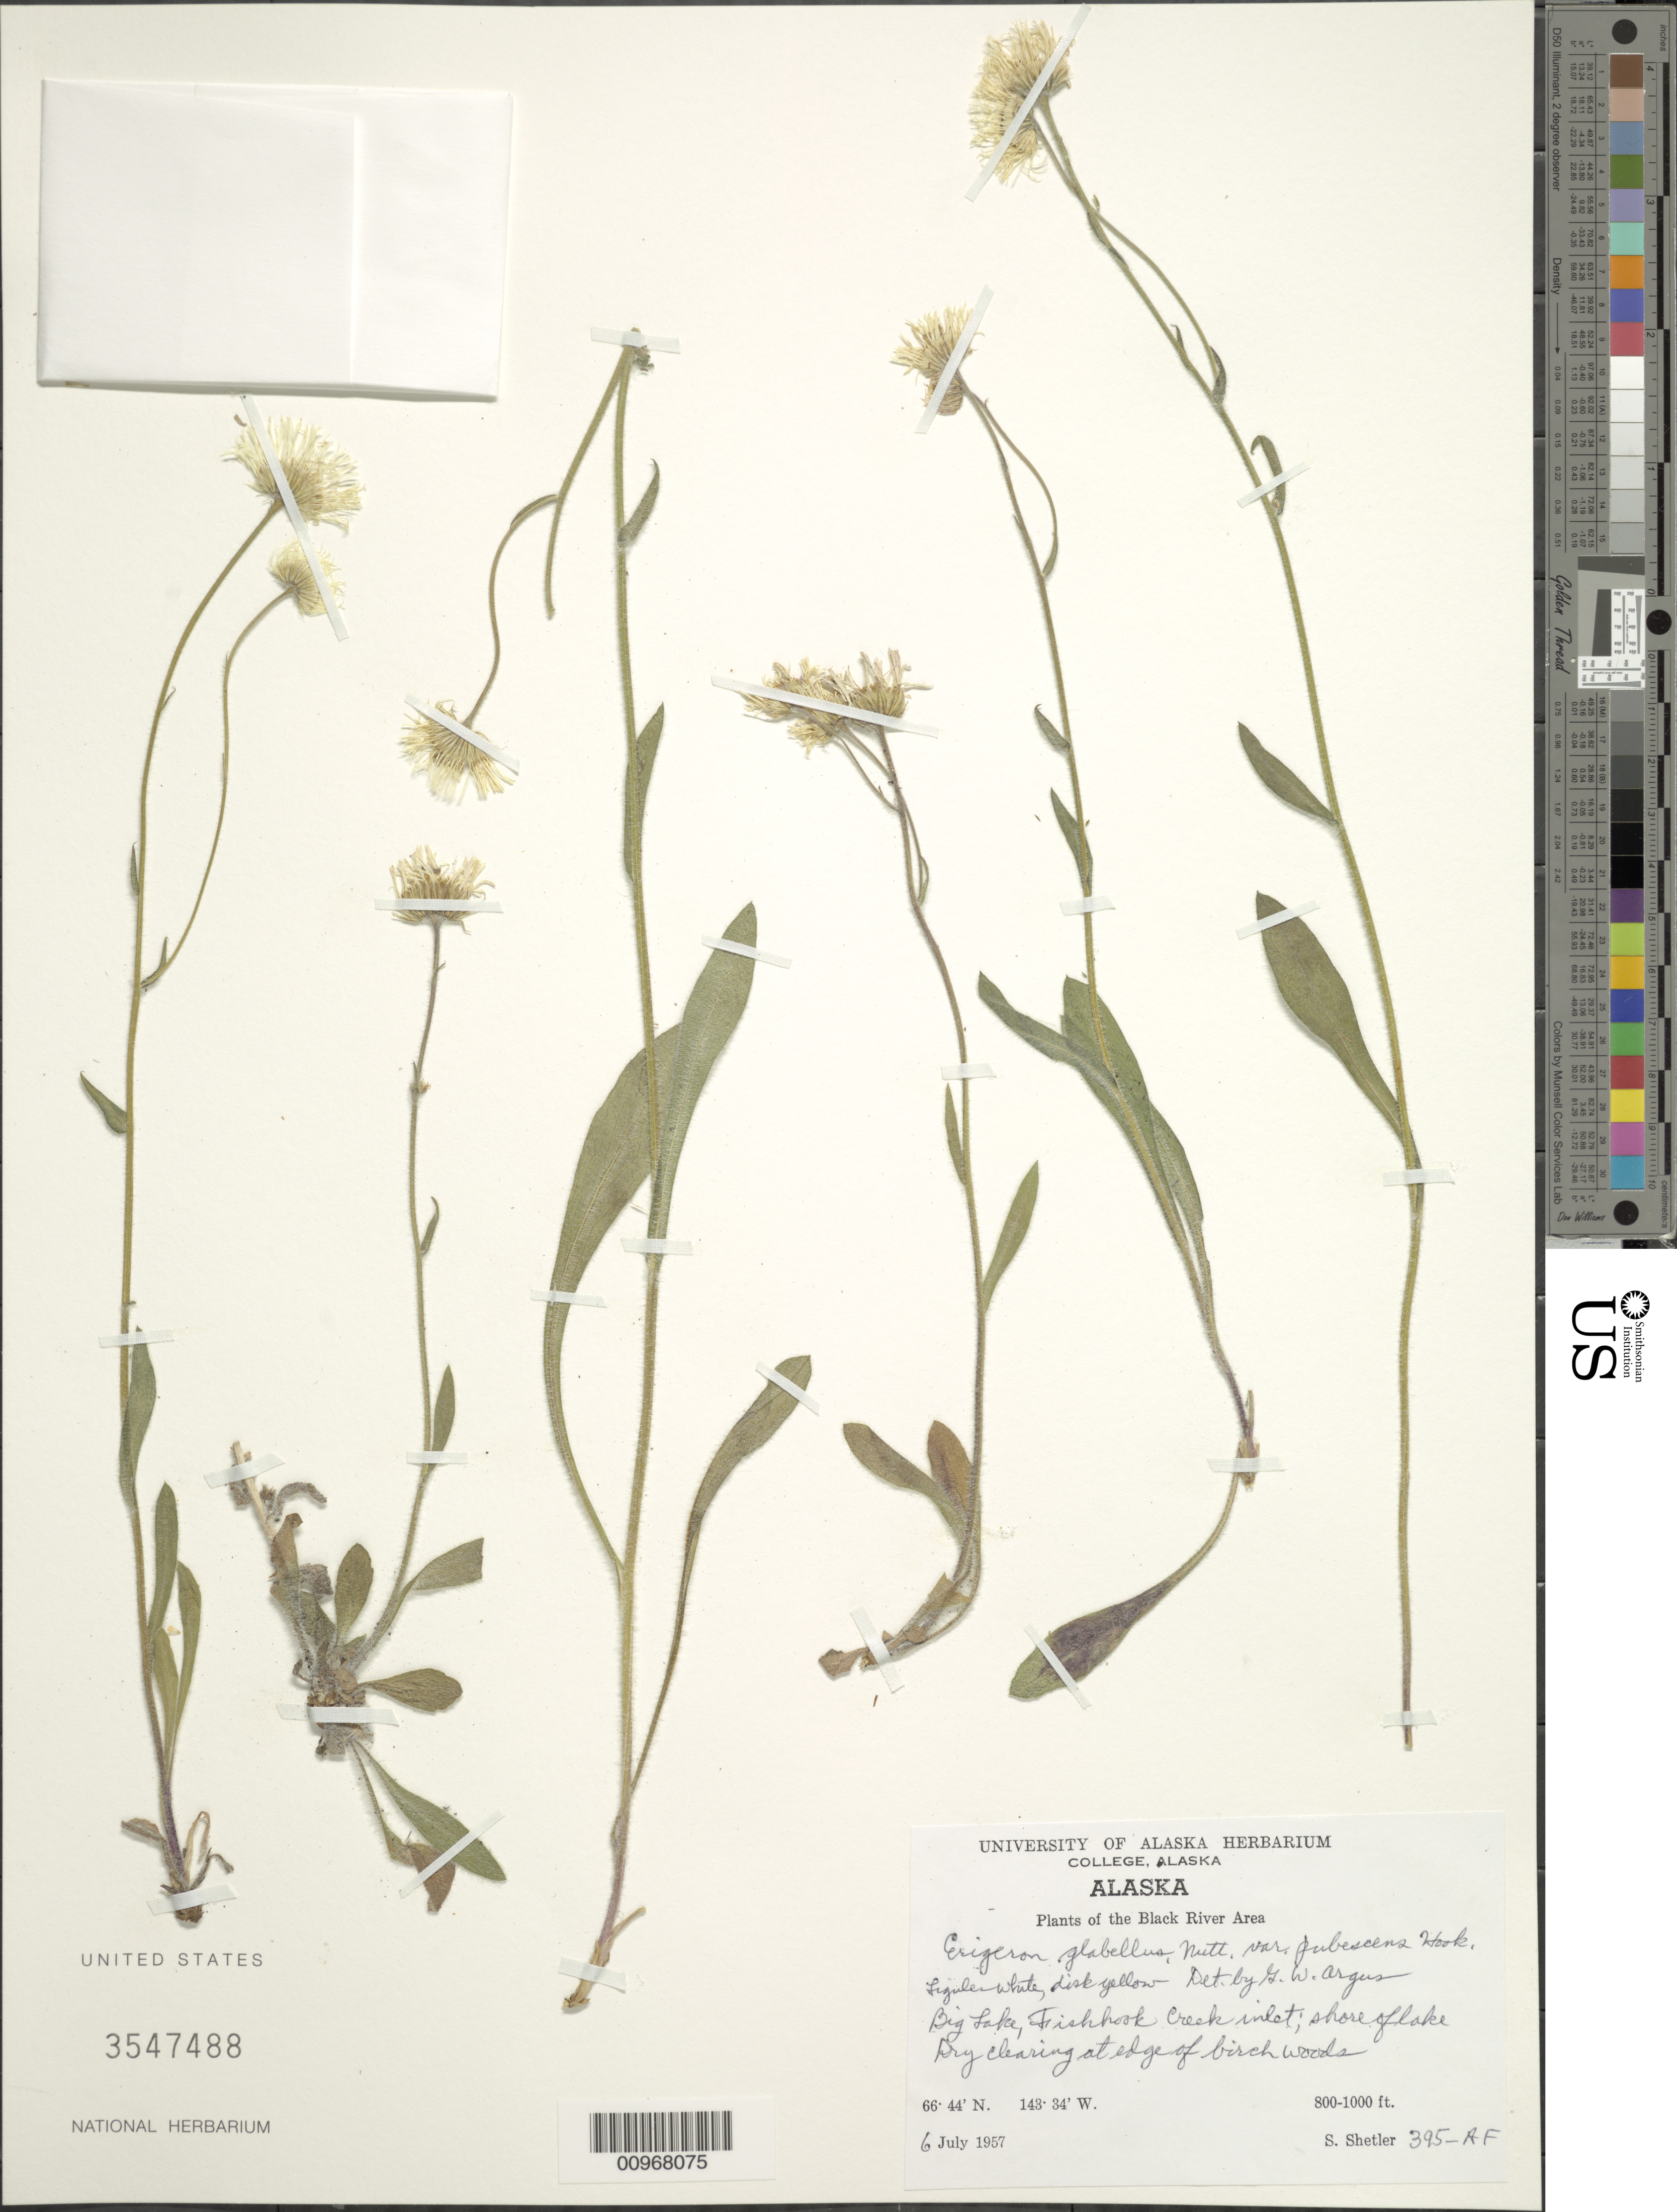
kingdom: Plantae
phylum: Tracheophyta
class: Magnoliopsida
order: Asterales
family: Asteraceae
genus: Erigeron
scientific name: Erigeron glabellus subsp. pubescens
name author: (Hook.) Cronq.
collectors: S. Shetler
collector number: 395-AF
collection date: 1957-07-06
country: United States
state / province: Alaska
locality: Black River Area, Big Lake, Fishhook Creek inlet; shore of lake.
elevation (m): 244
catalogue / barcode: US 3547488